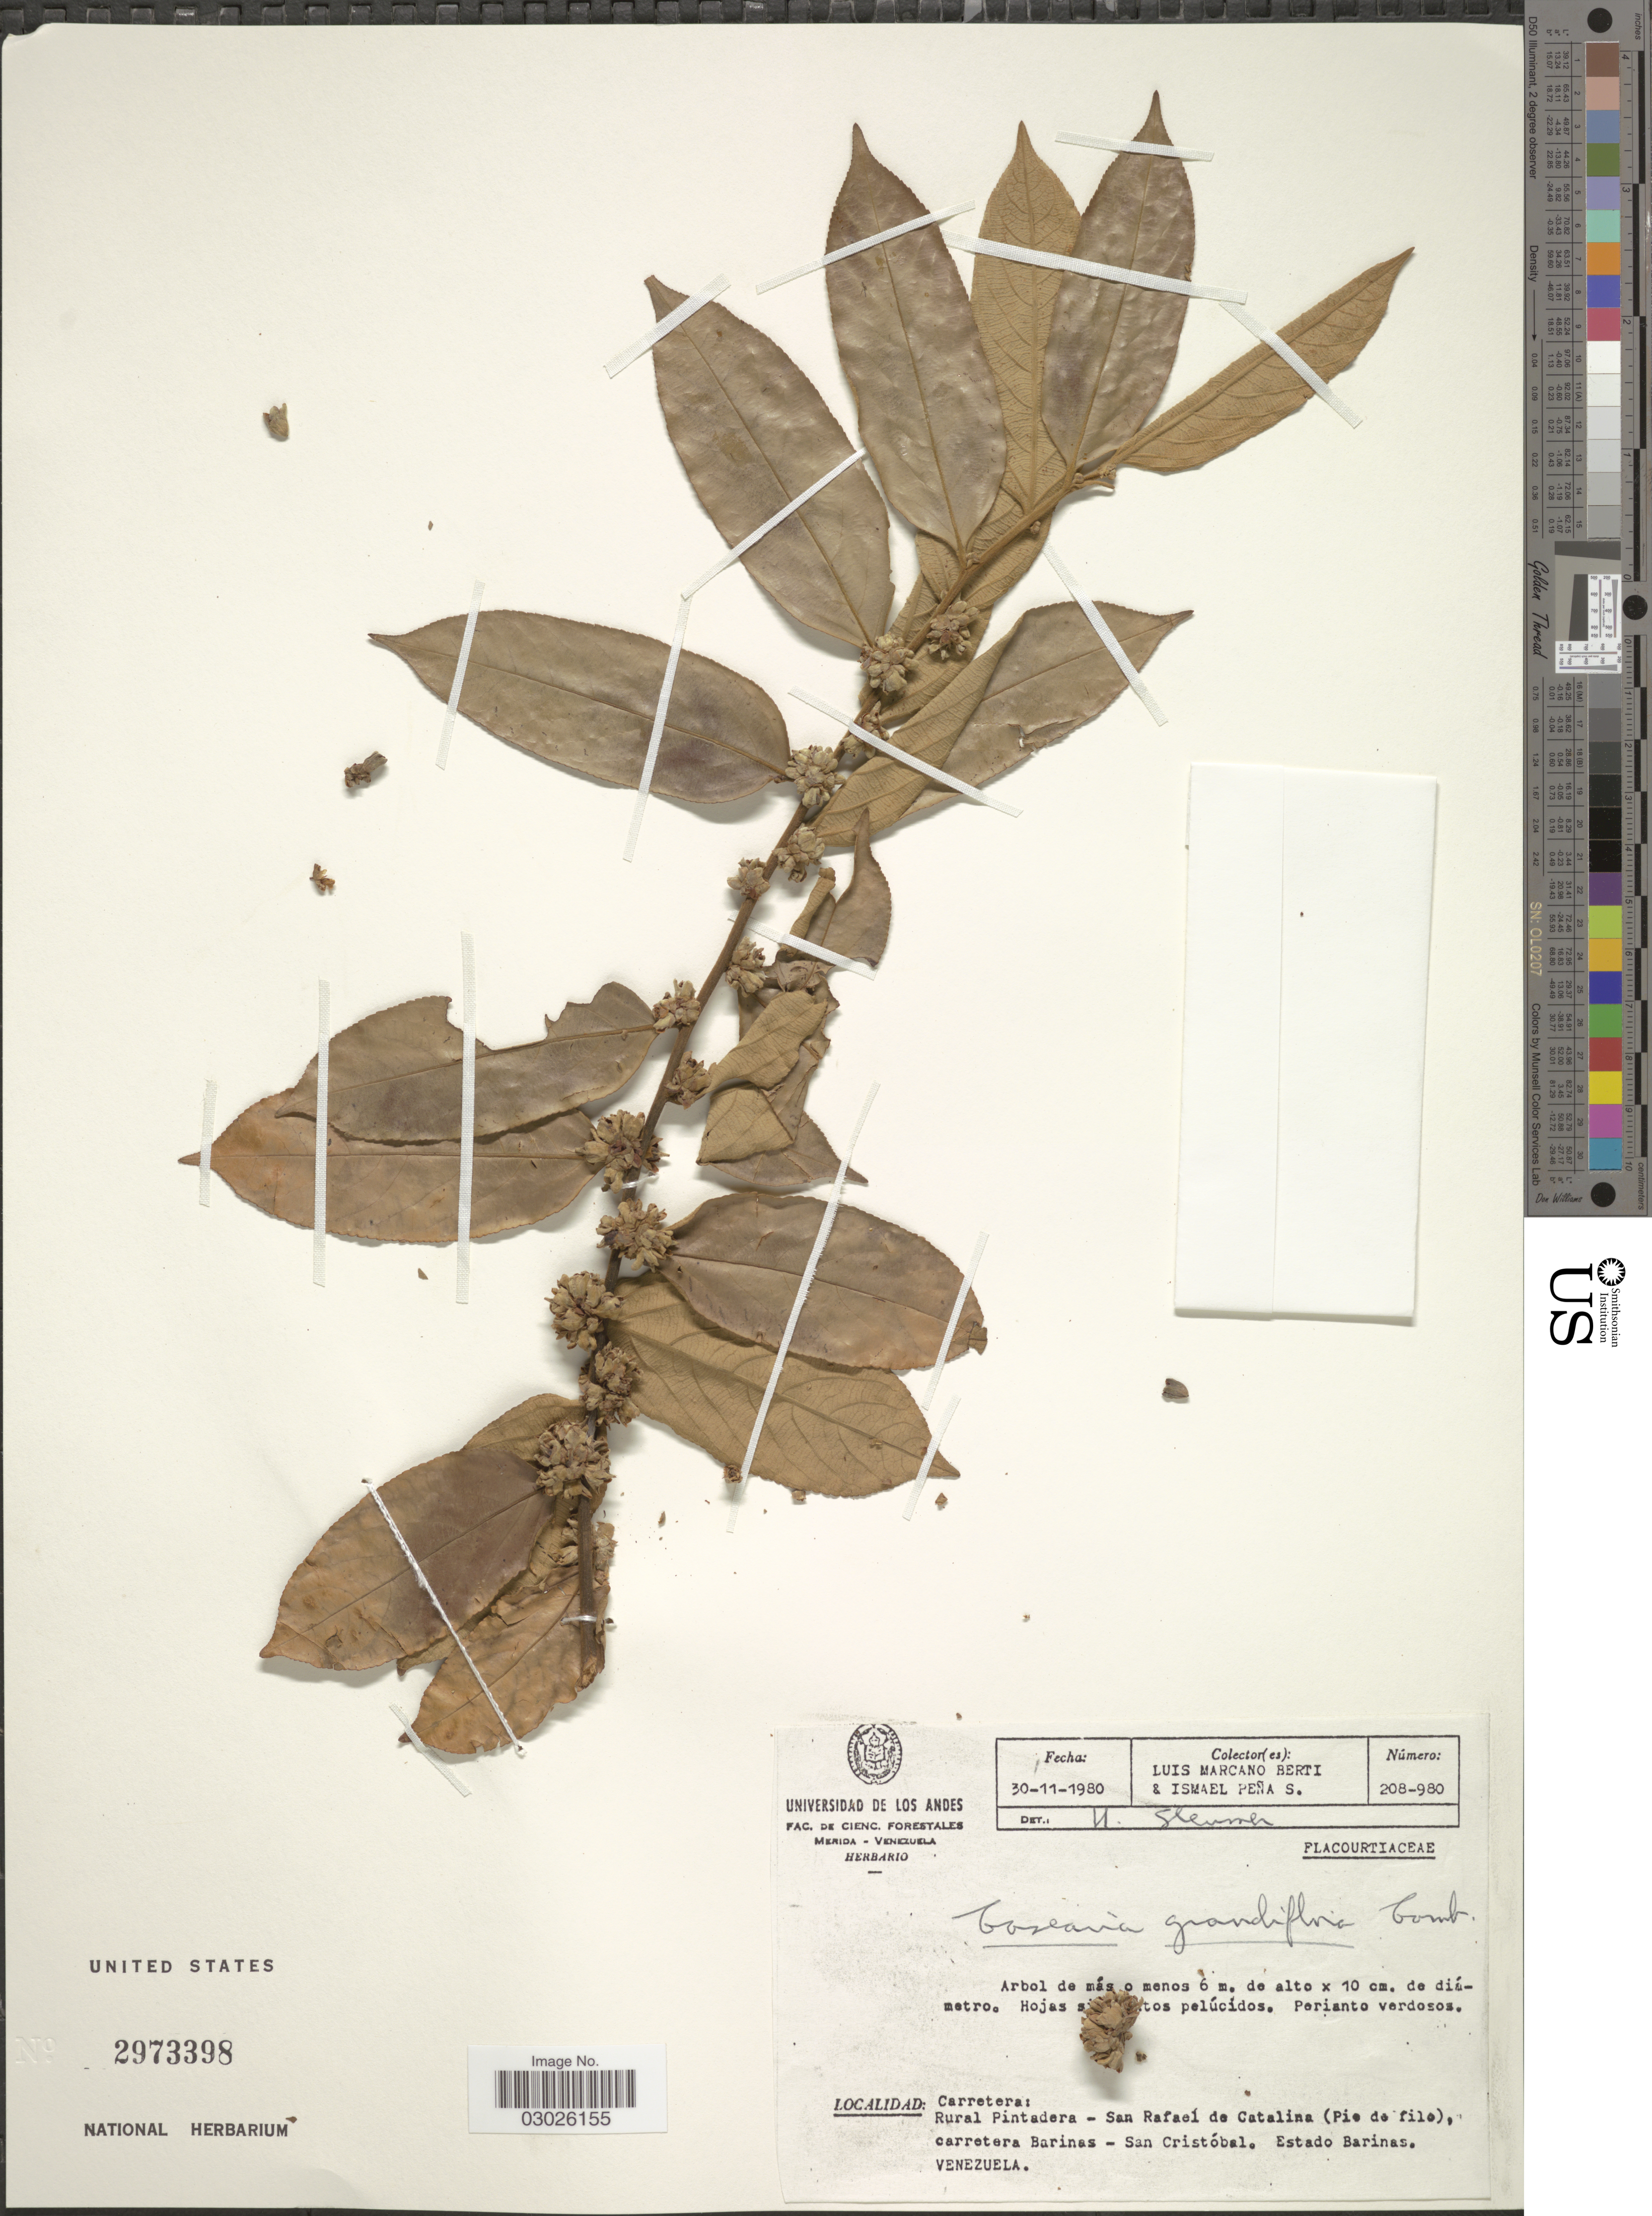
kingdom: Plantae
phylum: Tracheophyta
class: Magnoliopsida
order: Malpighiales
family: Salicaceae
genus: Casearia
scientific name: Casearia grandiflora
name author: Cambess.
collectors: L. Marcano-Berti & I. Peña S.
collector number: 208-980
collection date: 1980-11-30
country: Venezuela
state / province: Barinas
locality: Carretera: Rural Pintadera - San Rafael de Catalina (Pie de file) carretera Barinas - San Cristóbal.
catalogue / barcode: US 2973398